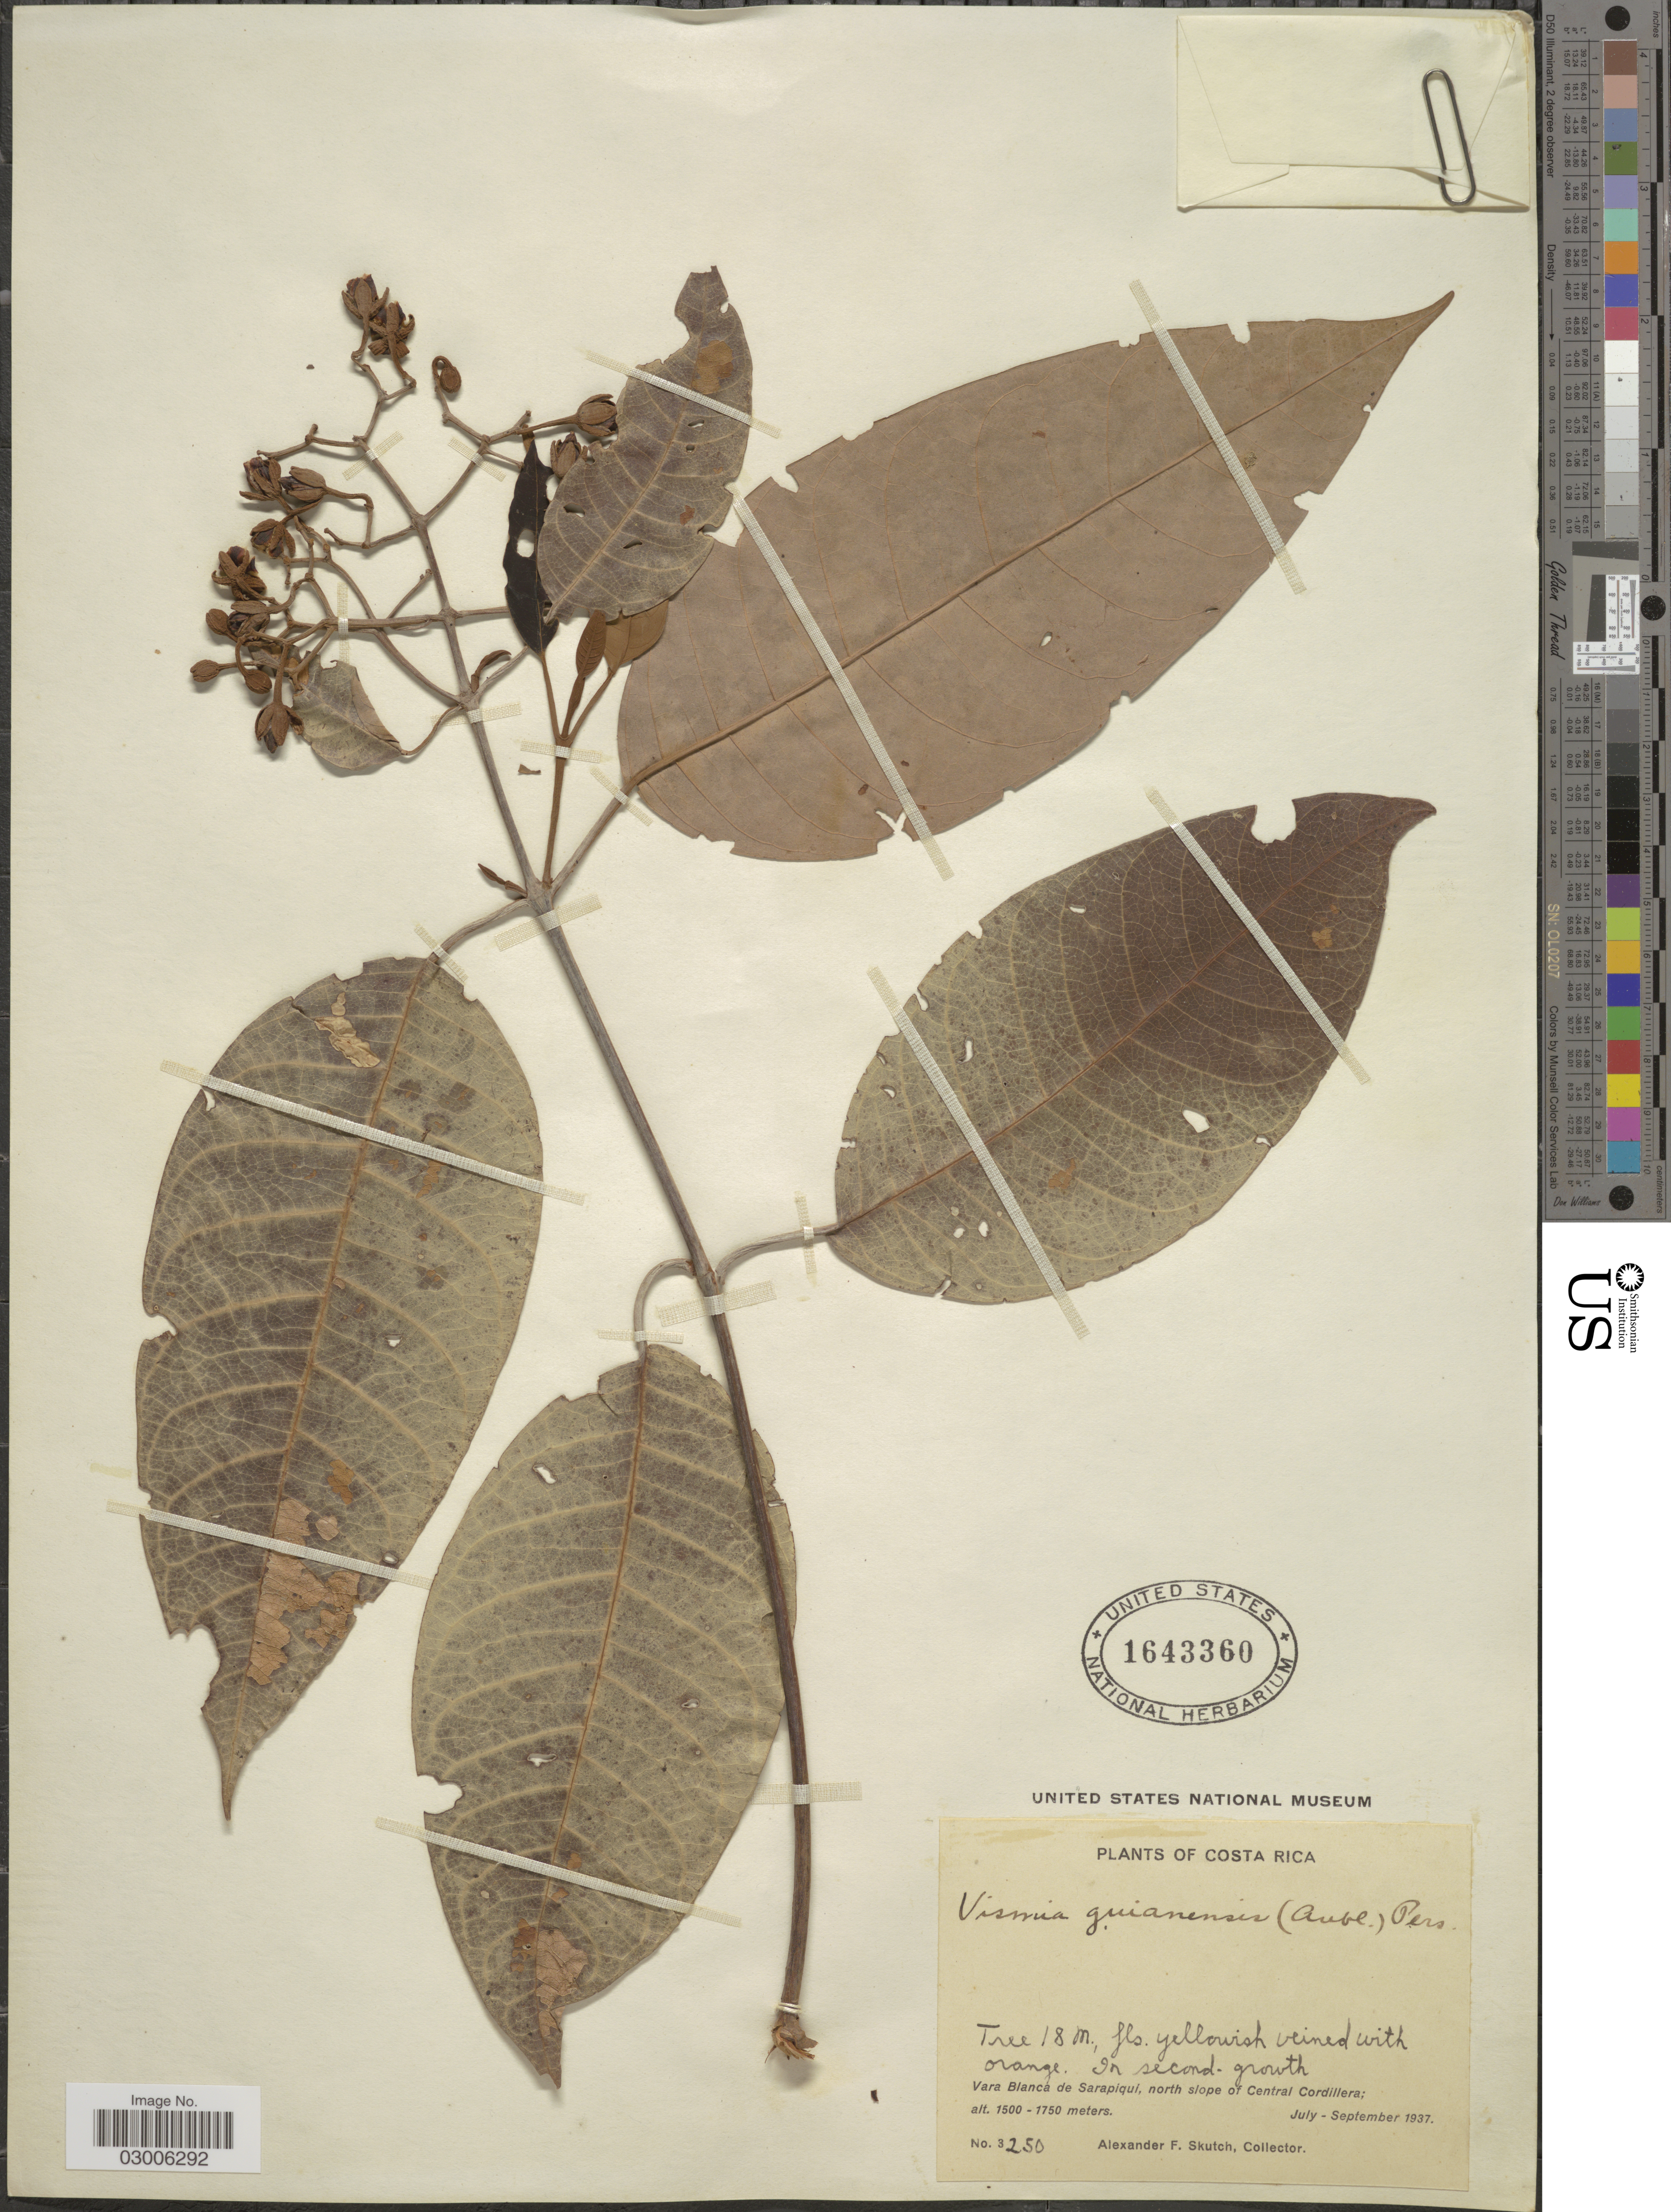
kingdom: Plantae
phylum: Tracheophyta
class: Magnoliopsida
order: Malpighiales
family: Hypericaceae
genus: Vismia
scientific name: Vismia guianensis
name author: (Aubl.) Pers.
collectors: A. F. Skutch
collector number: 3250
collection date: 1937-07/1937-09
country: Costa Rica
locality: Vara Blanca de Sarapiqui, north slope of Central Cordillera.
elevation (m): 1500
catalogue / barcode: US 1643360